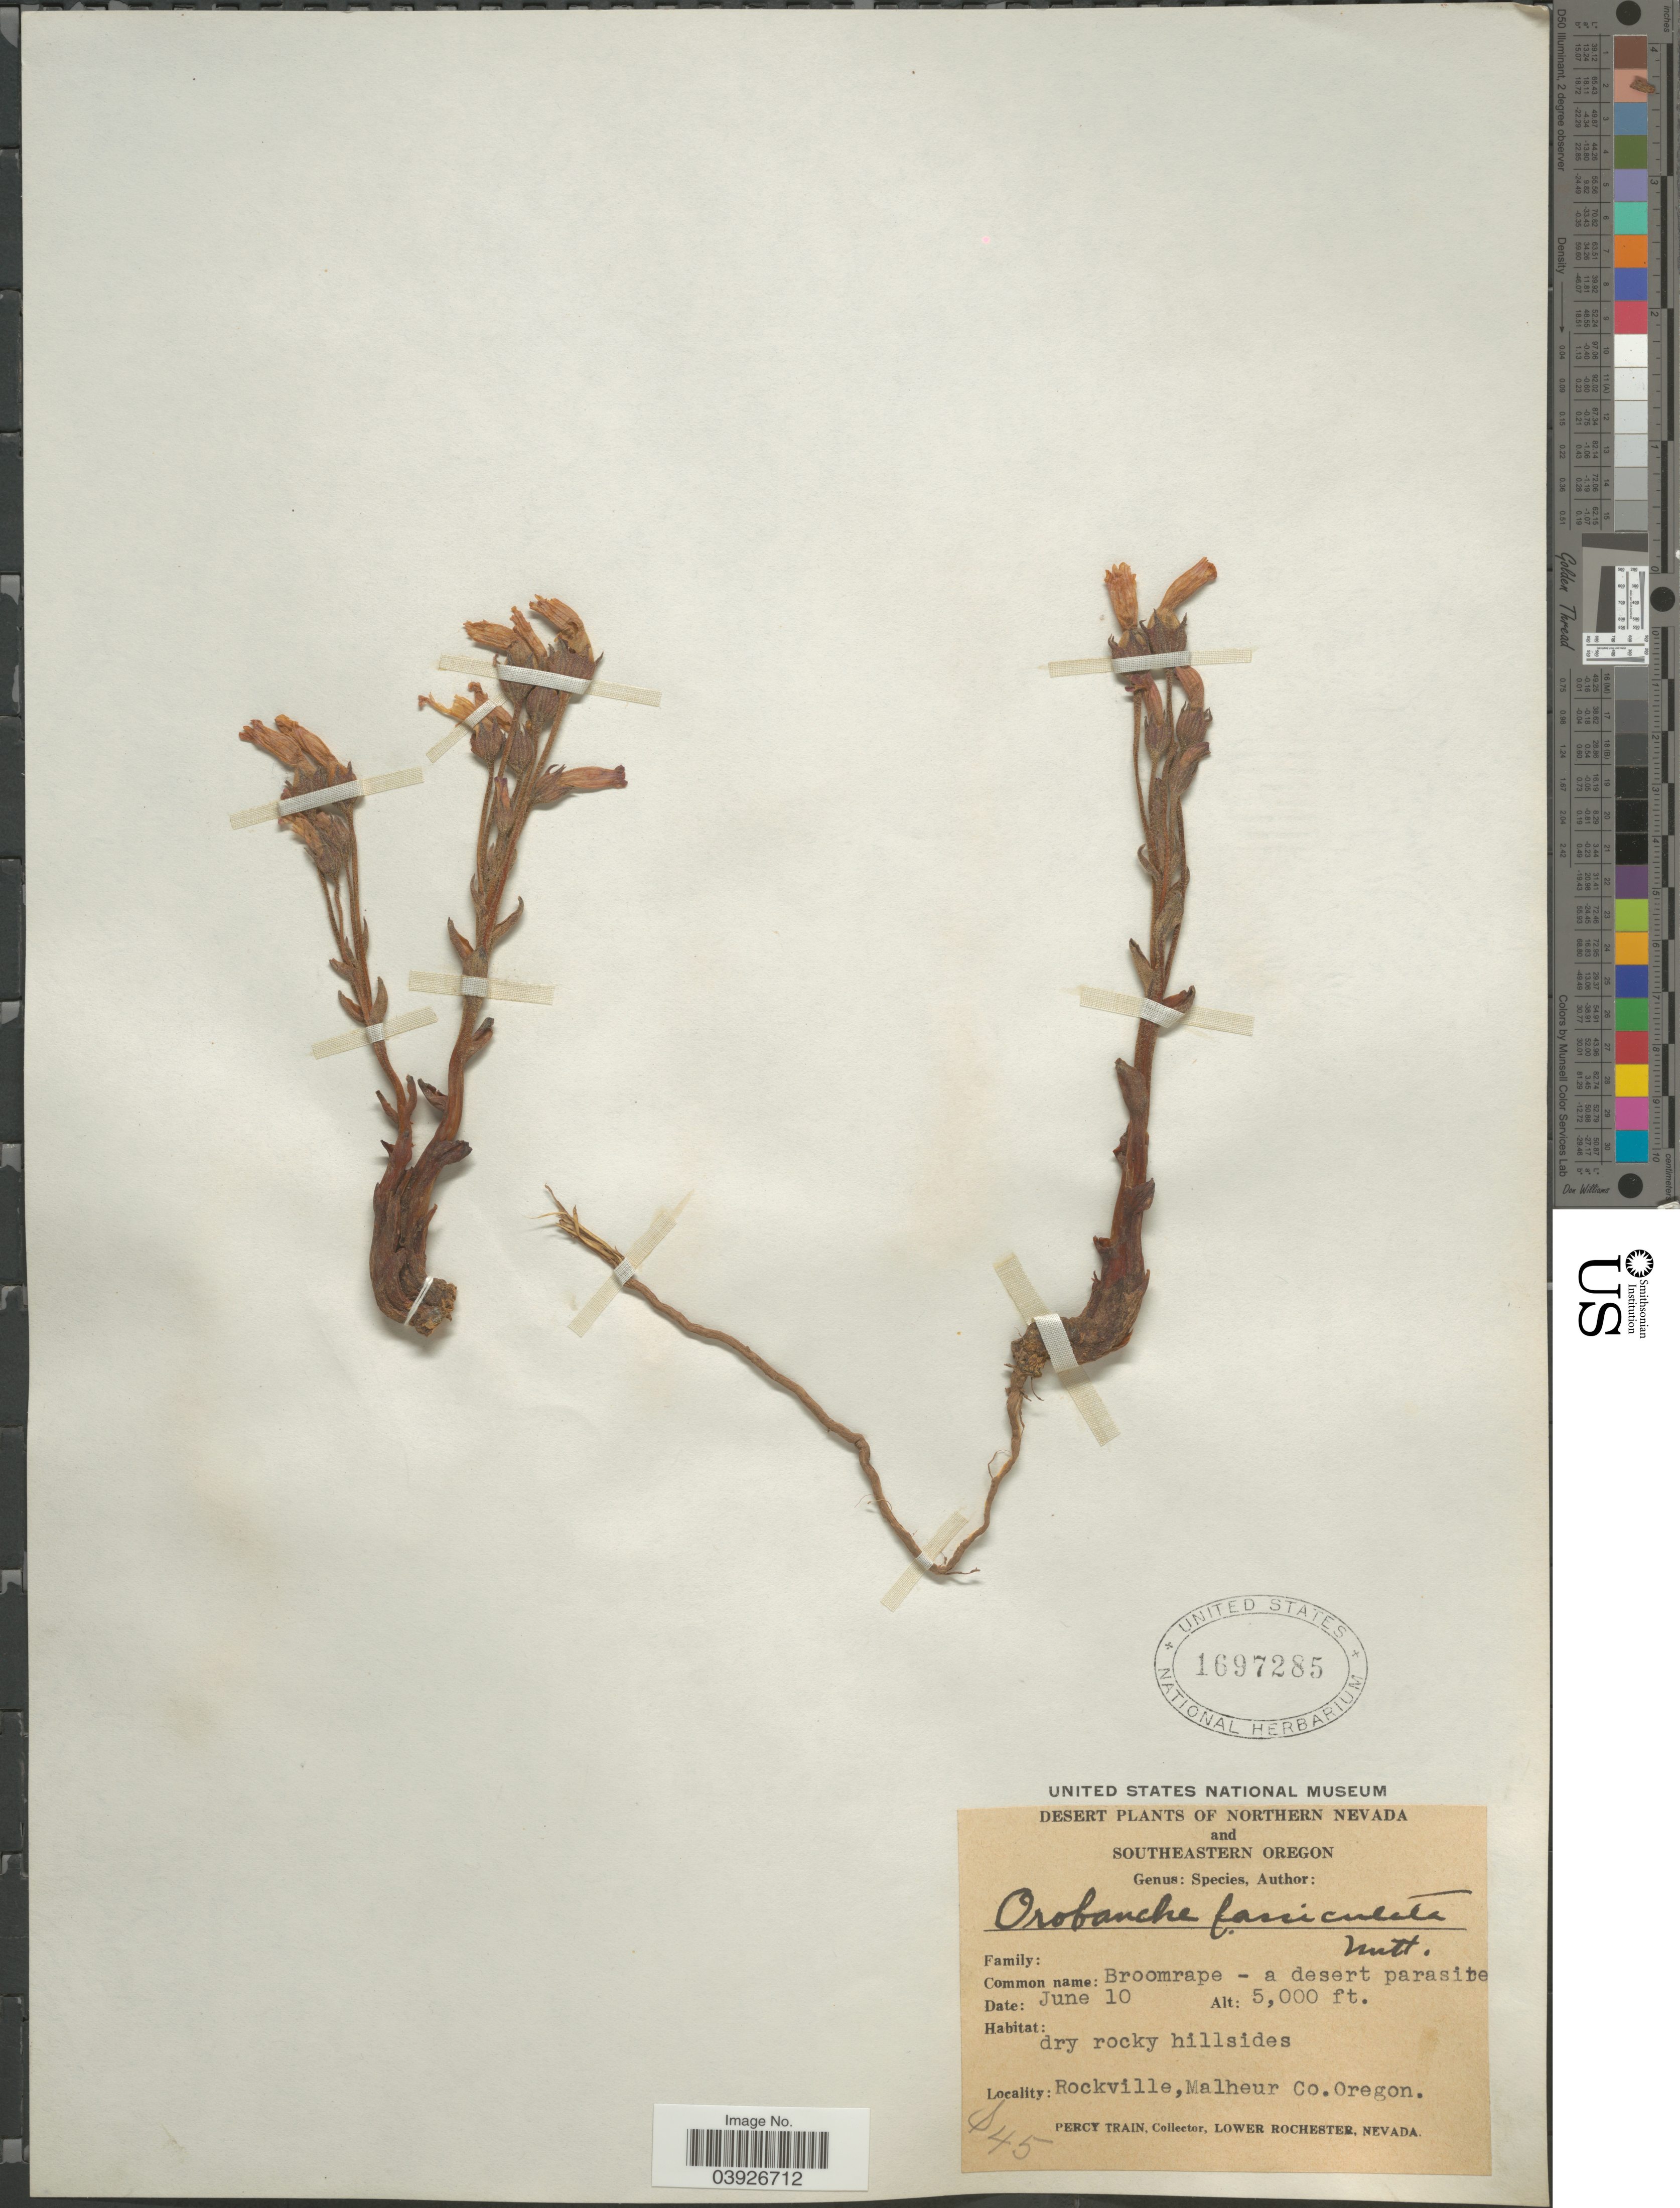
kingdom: Plantae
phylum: Tracheophyta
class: Magnoliopsida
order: Lamiales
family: Orobanchaceae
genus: Aphyllon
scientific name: Aphyllon fasciculatum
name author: (Nutt.) Torr. & A. Gray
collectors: P. Train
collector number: S45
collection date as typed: Transcribed d/m/y: /6/10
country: United States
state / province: Oregon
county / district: Malheur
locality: Southeastern Oregon. Rockville, Malheur Co.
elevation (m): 1524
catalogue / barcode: US 1697285